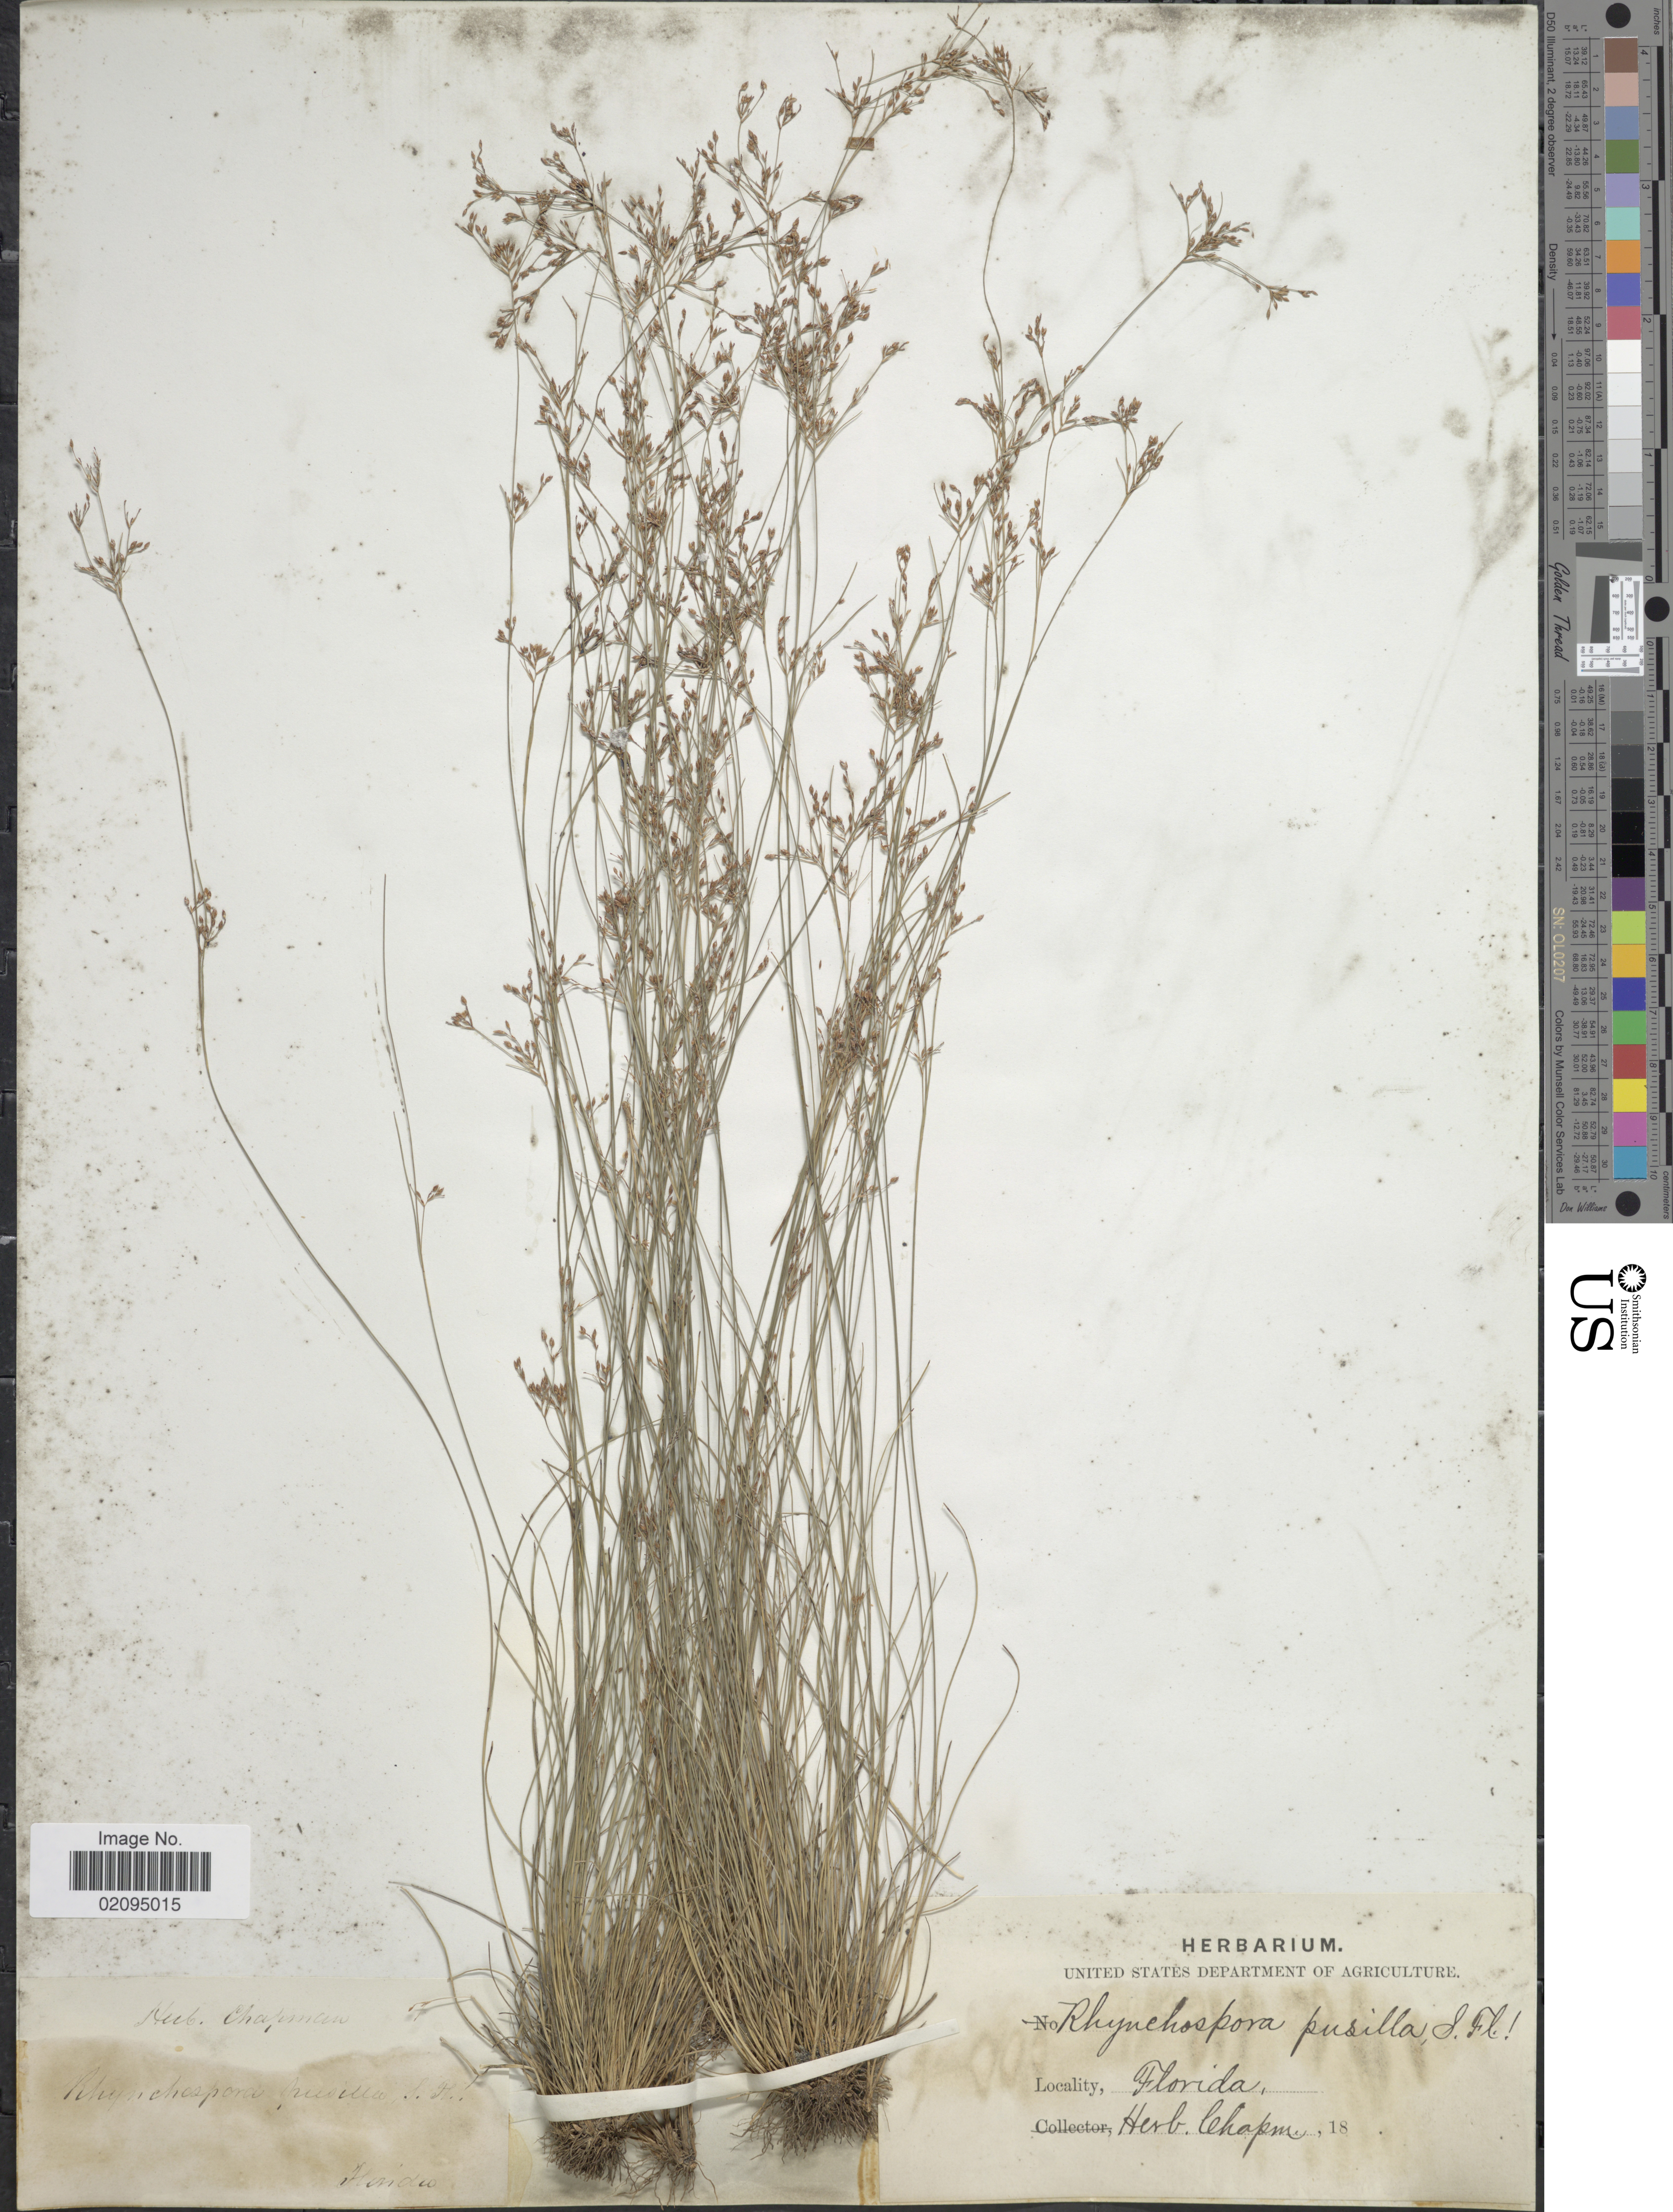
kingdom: Plantae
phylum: Tracheophyta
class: Liliopsida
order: Poales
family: Cyperaceae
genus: Rhynchospora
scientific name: Rhynchospora intermixta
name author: C. Wright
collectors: ex herb. Chapman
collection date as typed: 18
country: United States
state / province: Florida